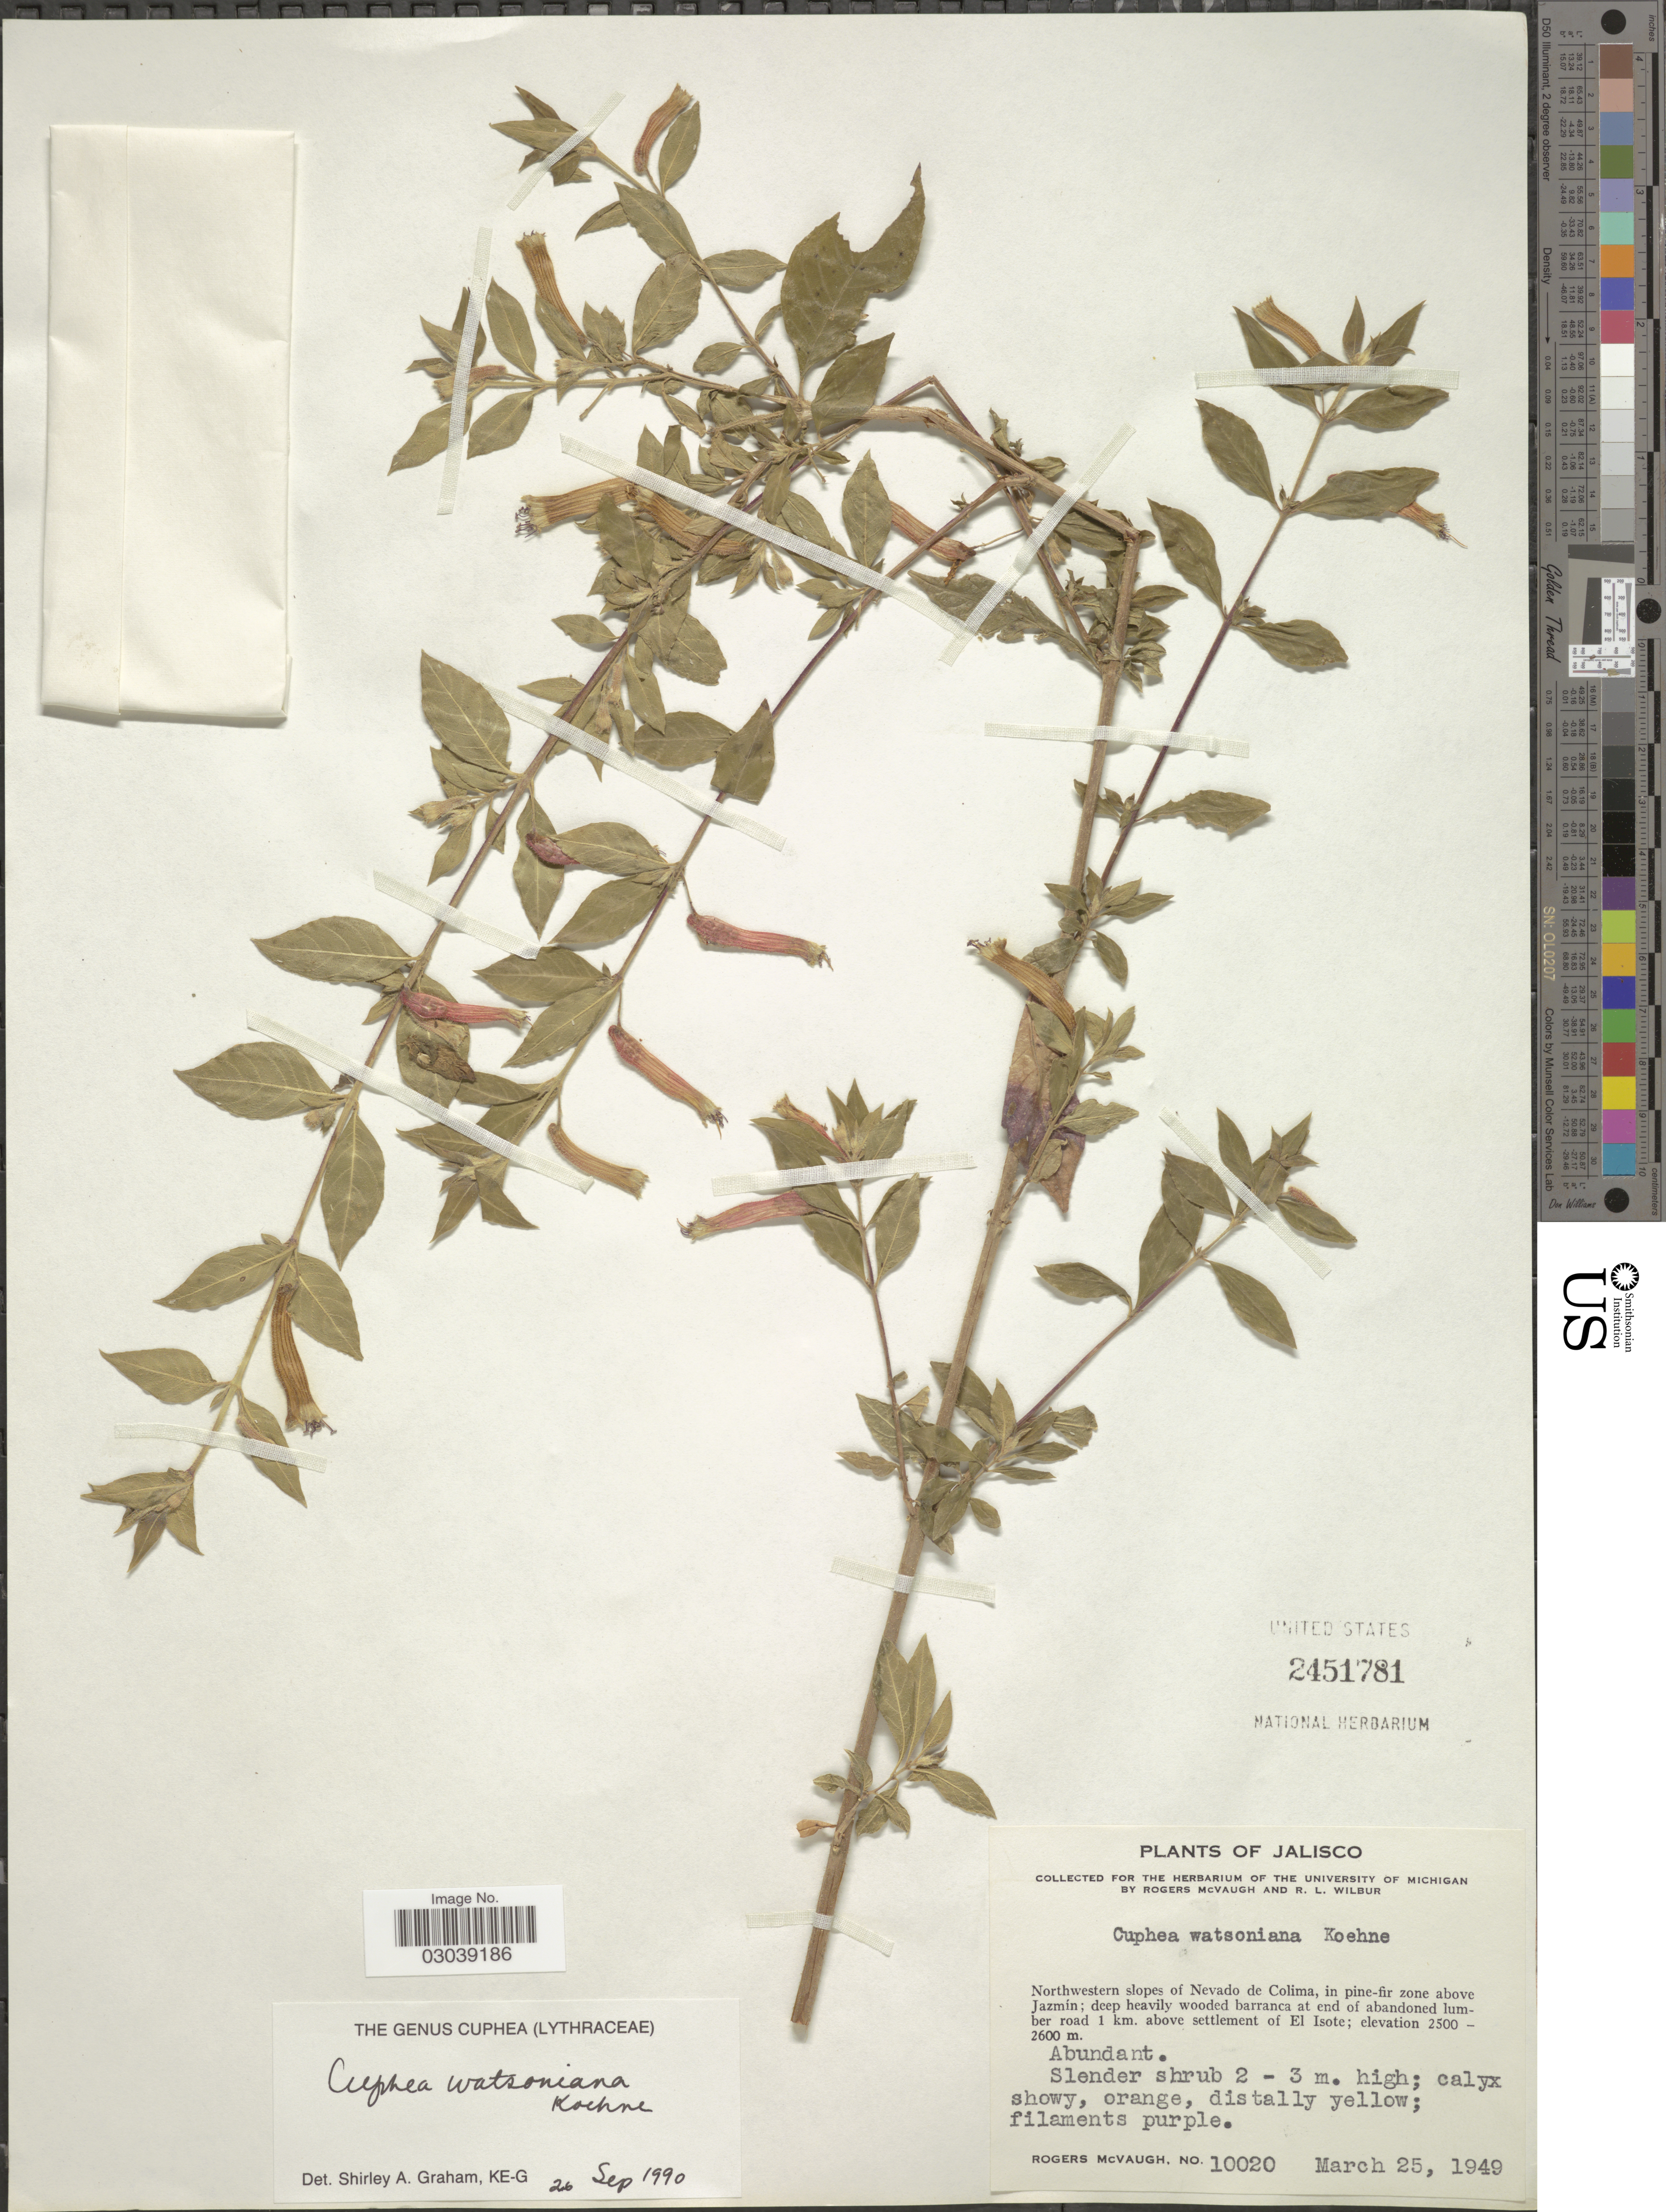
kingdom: Plantae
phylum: Tracheophyta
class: Magnoliopsida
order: Myrtales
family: Lythraceae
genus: Cuphea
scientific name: Cuphea watsoniana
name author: Koehne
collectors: R. McVaugh & R. L. Wilbur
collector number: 10020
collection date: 1949-03-25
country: Mexico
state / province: Jalisco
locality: Northwestern slopes of Nevado de Colima, in pine-fir zone above Jazmín; deep heavily wooded barranca at end of abandoned lumber road 1 km. above settlement of El Isote.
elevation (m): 2500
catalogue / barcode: US 2451781